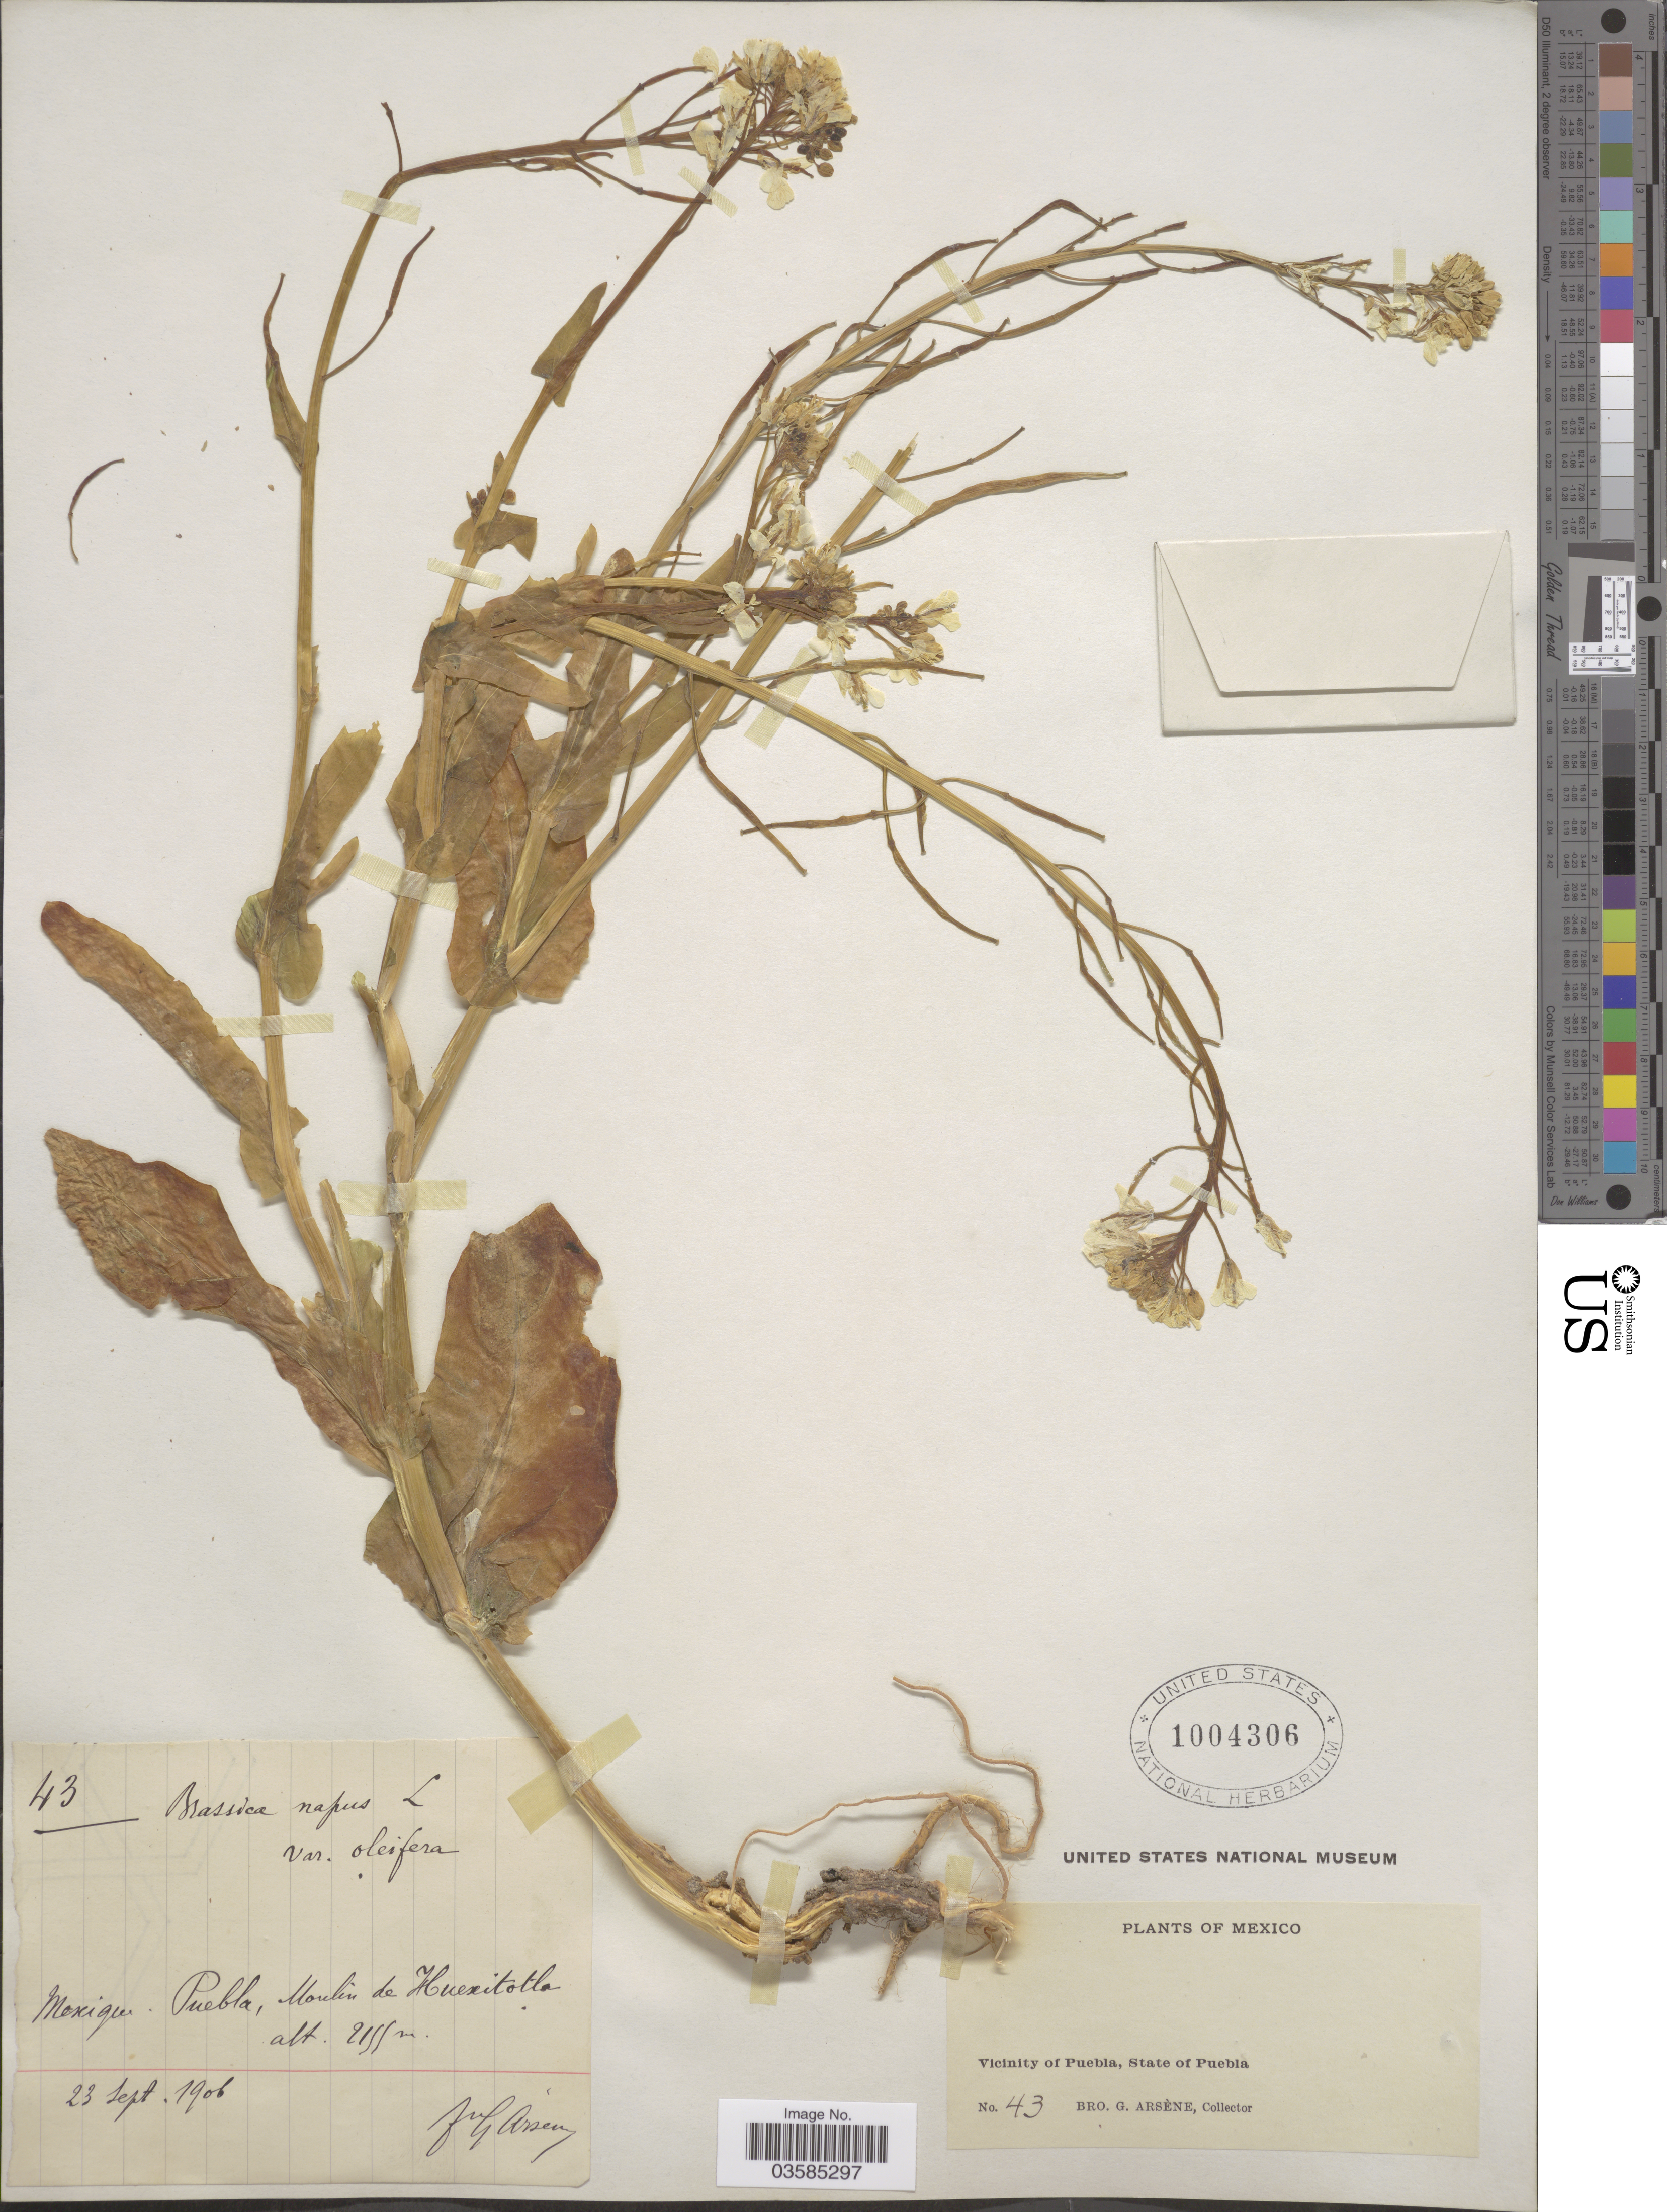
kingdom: Plantae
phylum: Tracheophyta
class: Magnoliopsida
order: Brassicales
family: Brassicaceae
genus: Brassica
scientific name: Brassica napus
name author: L.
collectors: Bro. G. Arsène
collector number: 43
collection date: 1906-09-23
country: Mexico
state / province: Puebla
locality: Puebla, Moulin de Huexitotla. Vicinity of Puebla.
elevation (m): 2155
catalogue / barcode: US 1004306